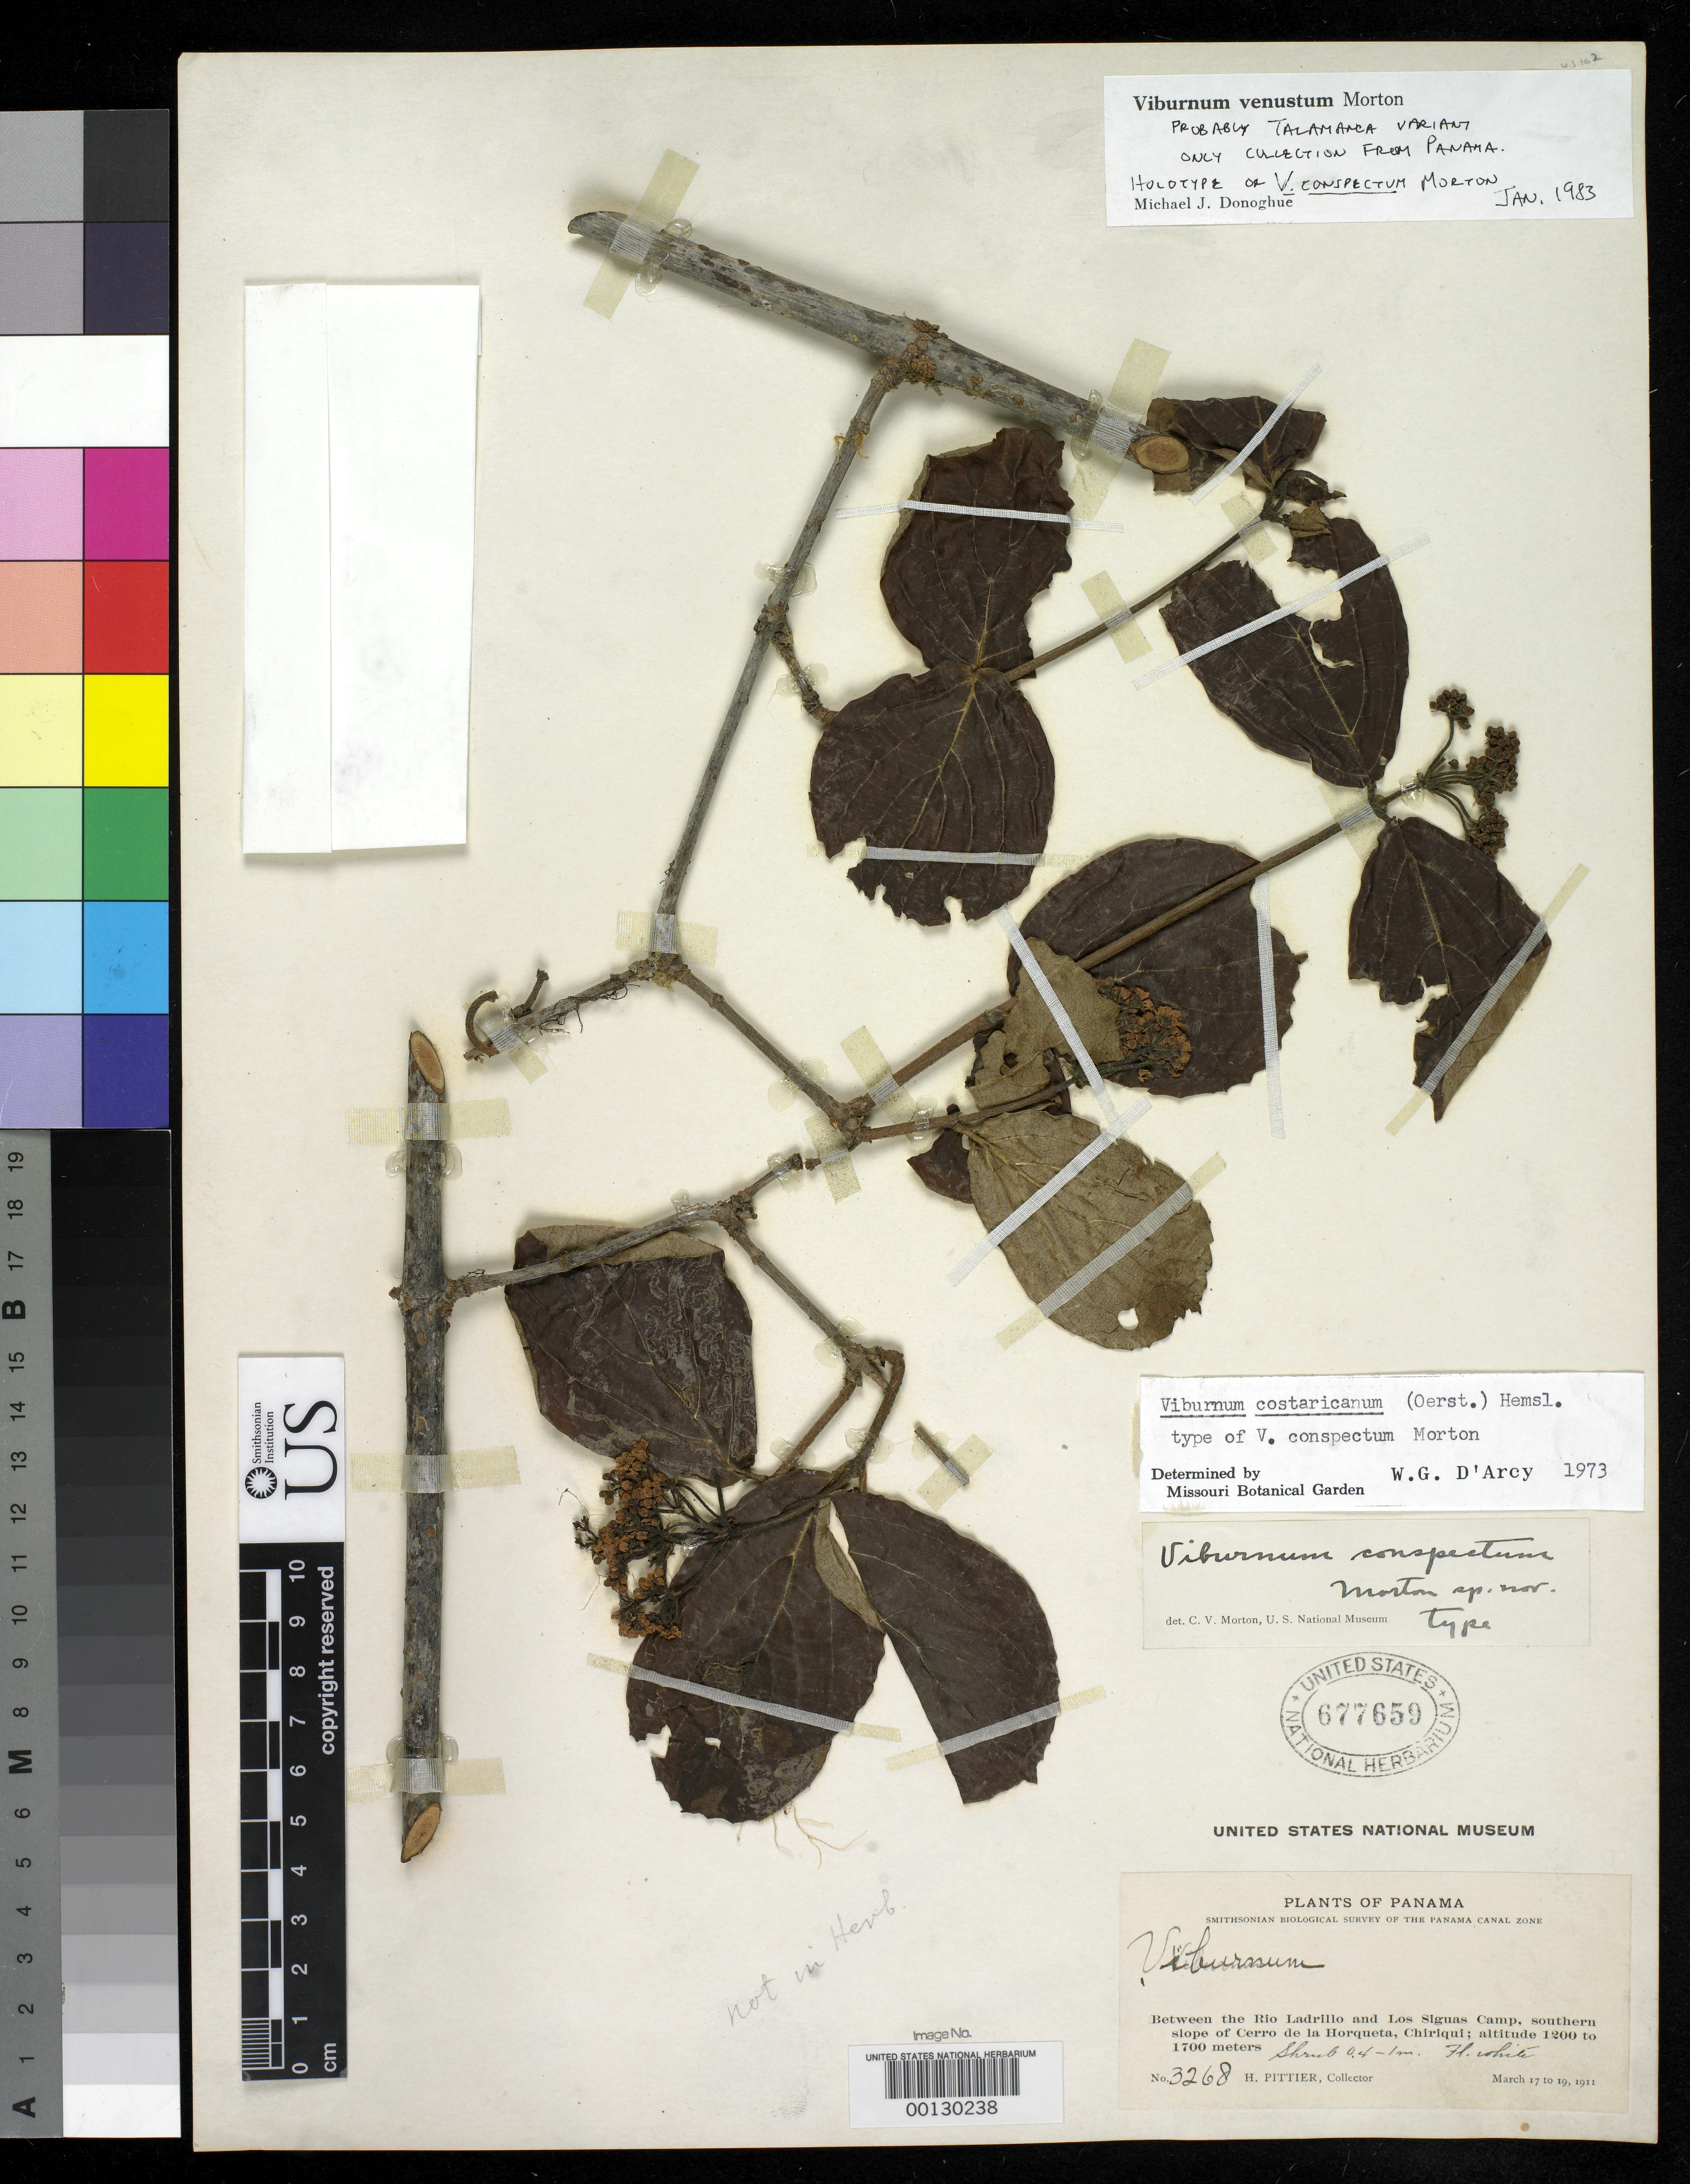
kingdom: Plantae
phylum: Tracheophyta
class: Magnoliopsida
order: Dipsacales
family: Viburnaceae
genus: Viburnum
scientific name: Viburnum conspectum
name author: C.V. Morton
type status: Holotype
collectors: H. F. Pittier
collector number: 3268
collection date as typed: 17 Mar 1911 to 19 Mar 1911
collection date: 1911-03-17/1911-03-19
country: Panama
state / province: Chiriquí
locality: Between Rio Ladrillo and Los Siguas Camp, Cerro de La Horqueta.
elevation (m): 1200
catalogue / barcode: US 677659